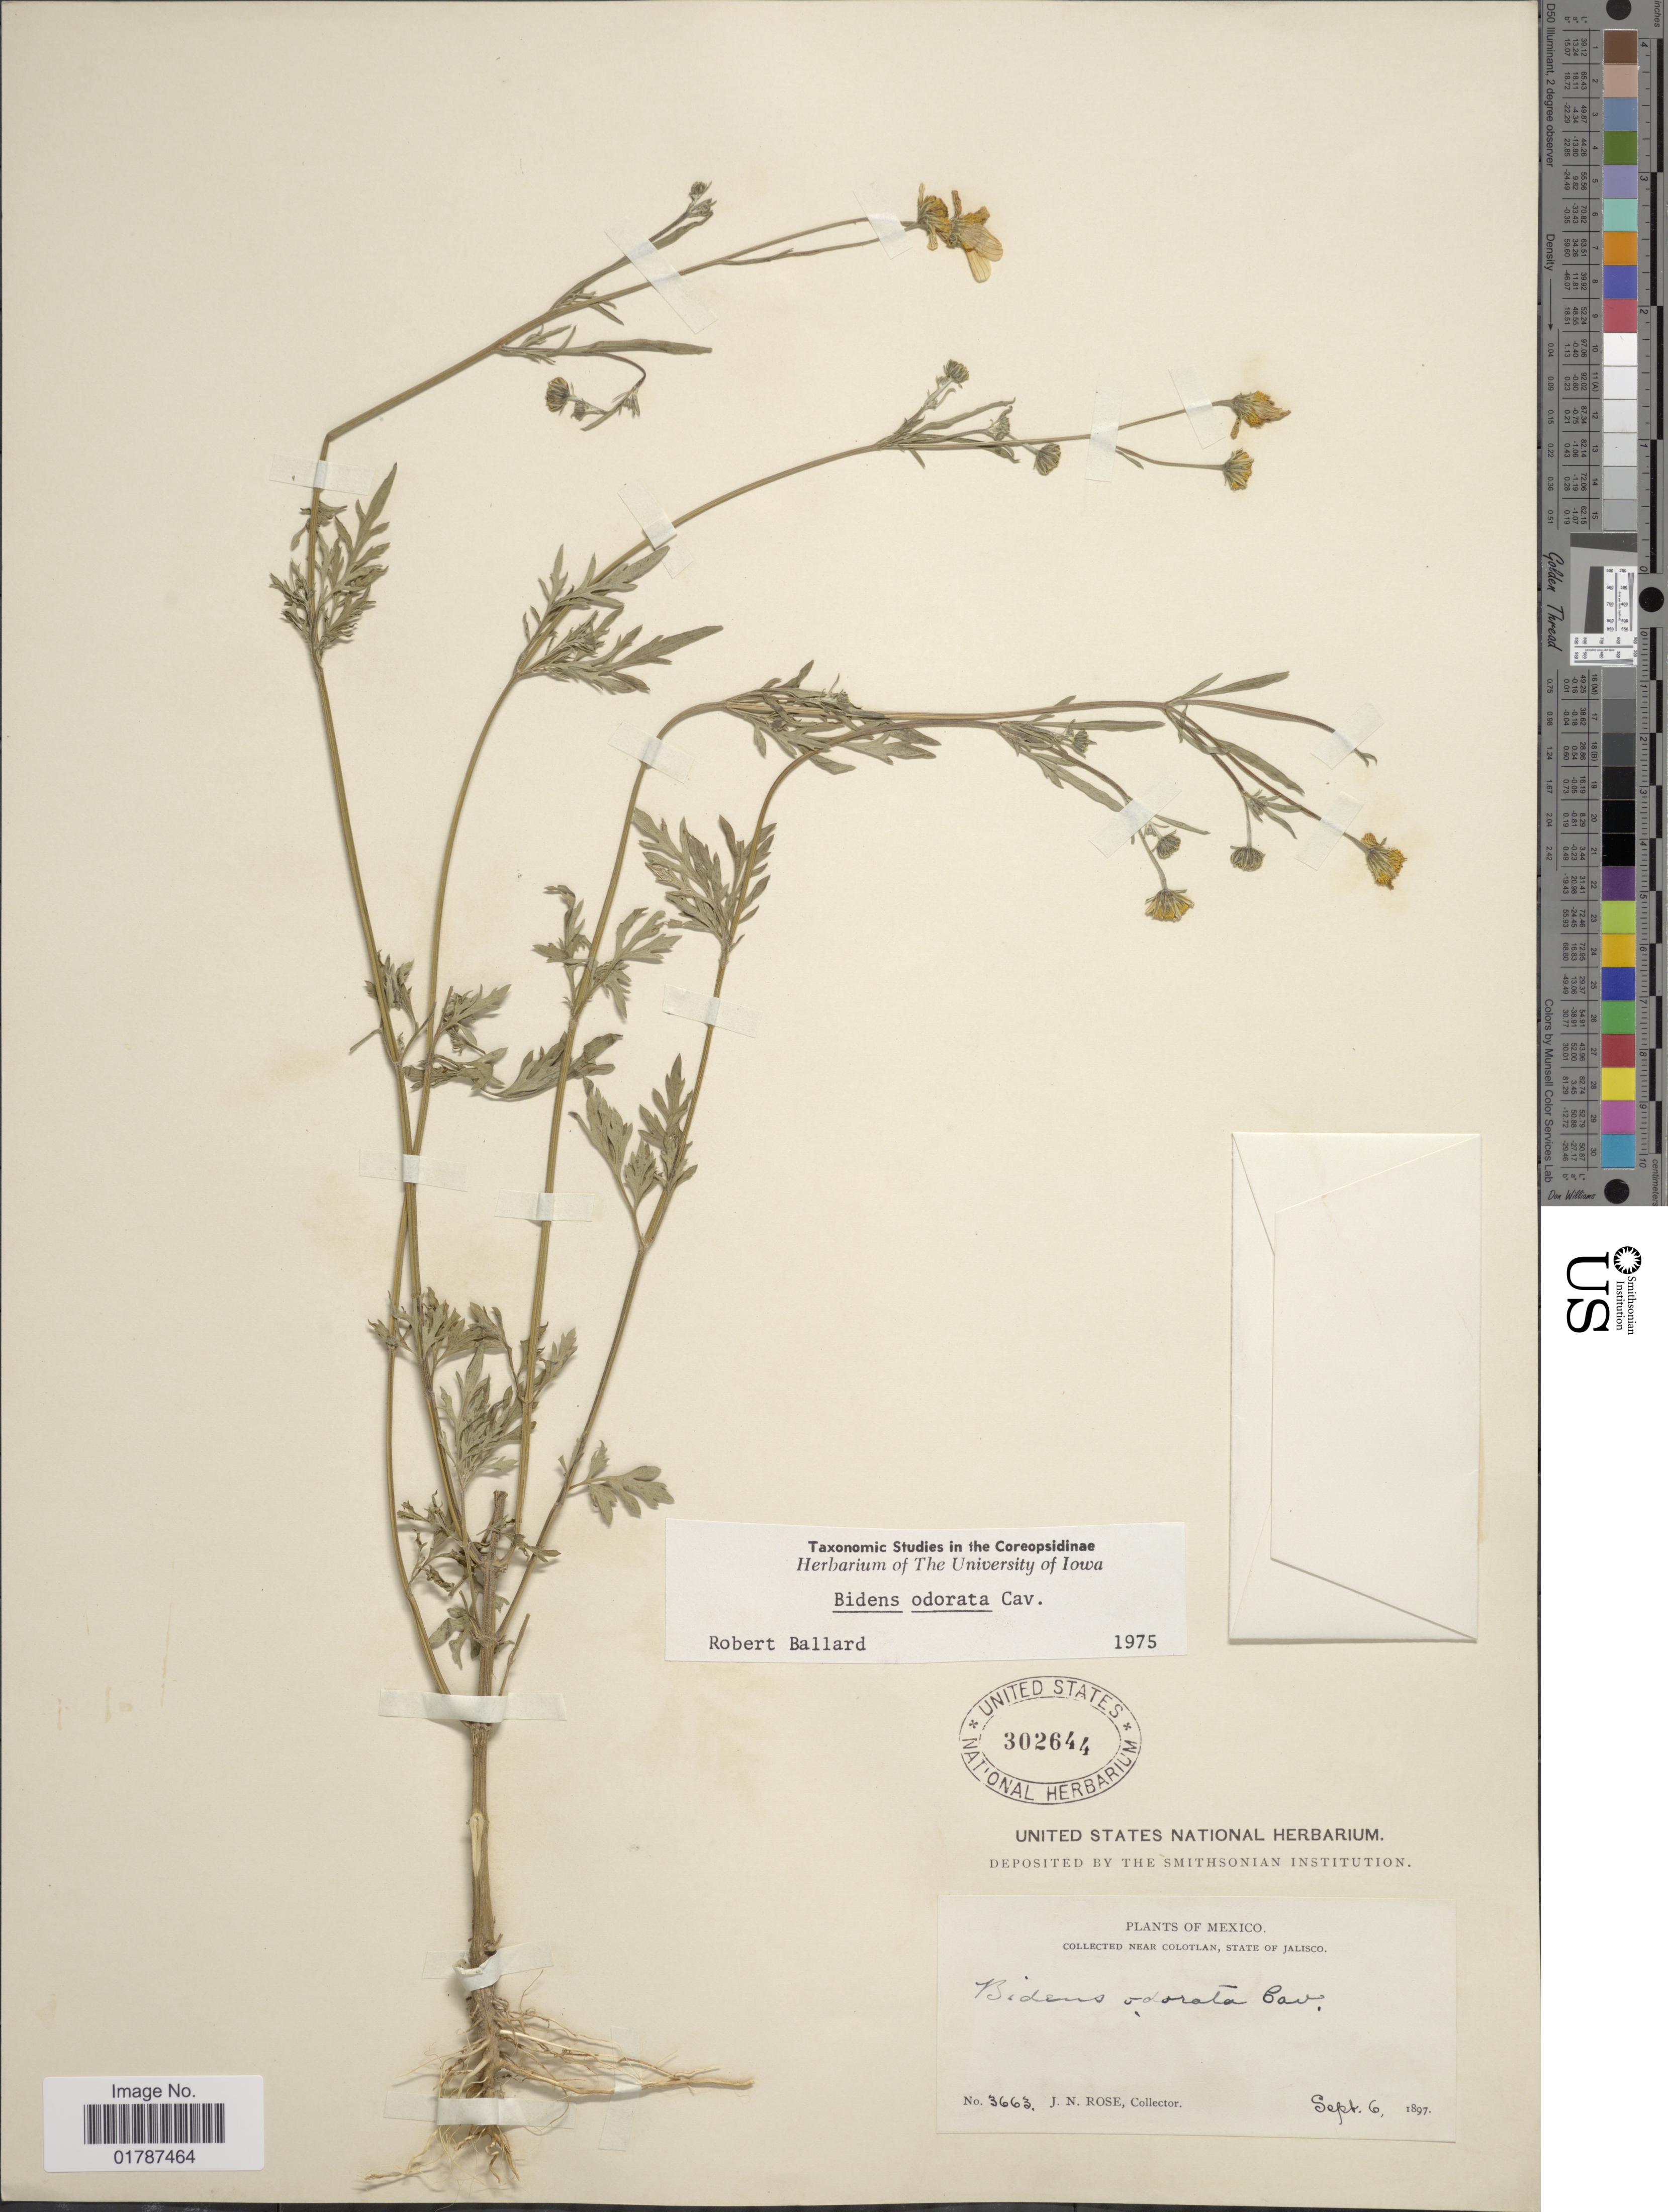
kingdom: Plantae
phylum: Tracheophyta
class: Magnoliopsida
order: Asterales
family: Asteraceae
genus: Bidens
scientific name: Bidens odorata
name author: Cav.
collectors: J. N. Rose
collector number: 3663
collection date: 1897-09-06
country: Mexico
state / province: Jalisco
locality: Near Colotlan, State of Jalisco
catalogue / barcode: US 302644